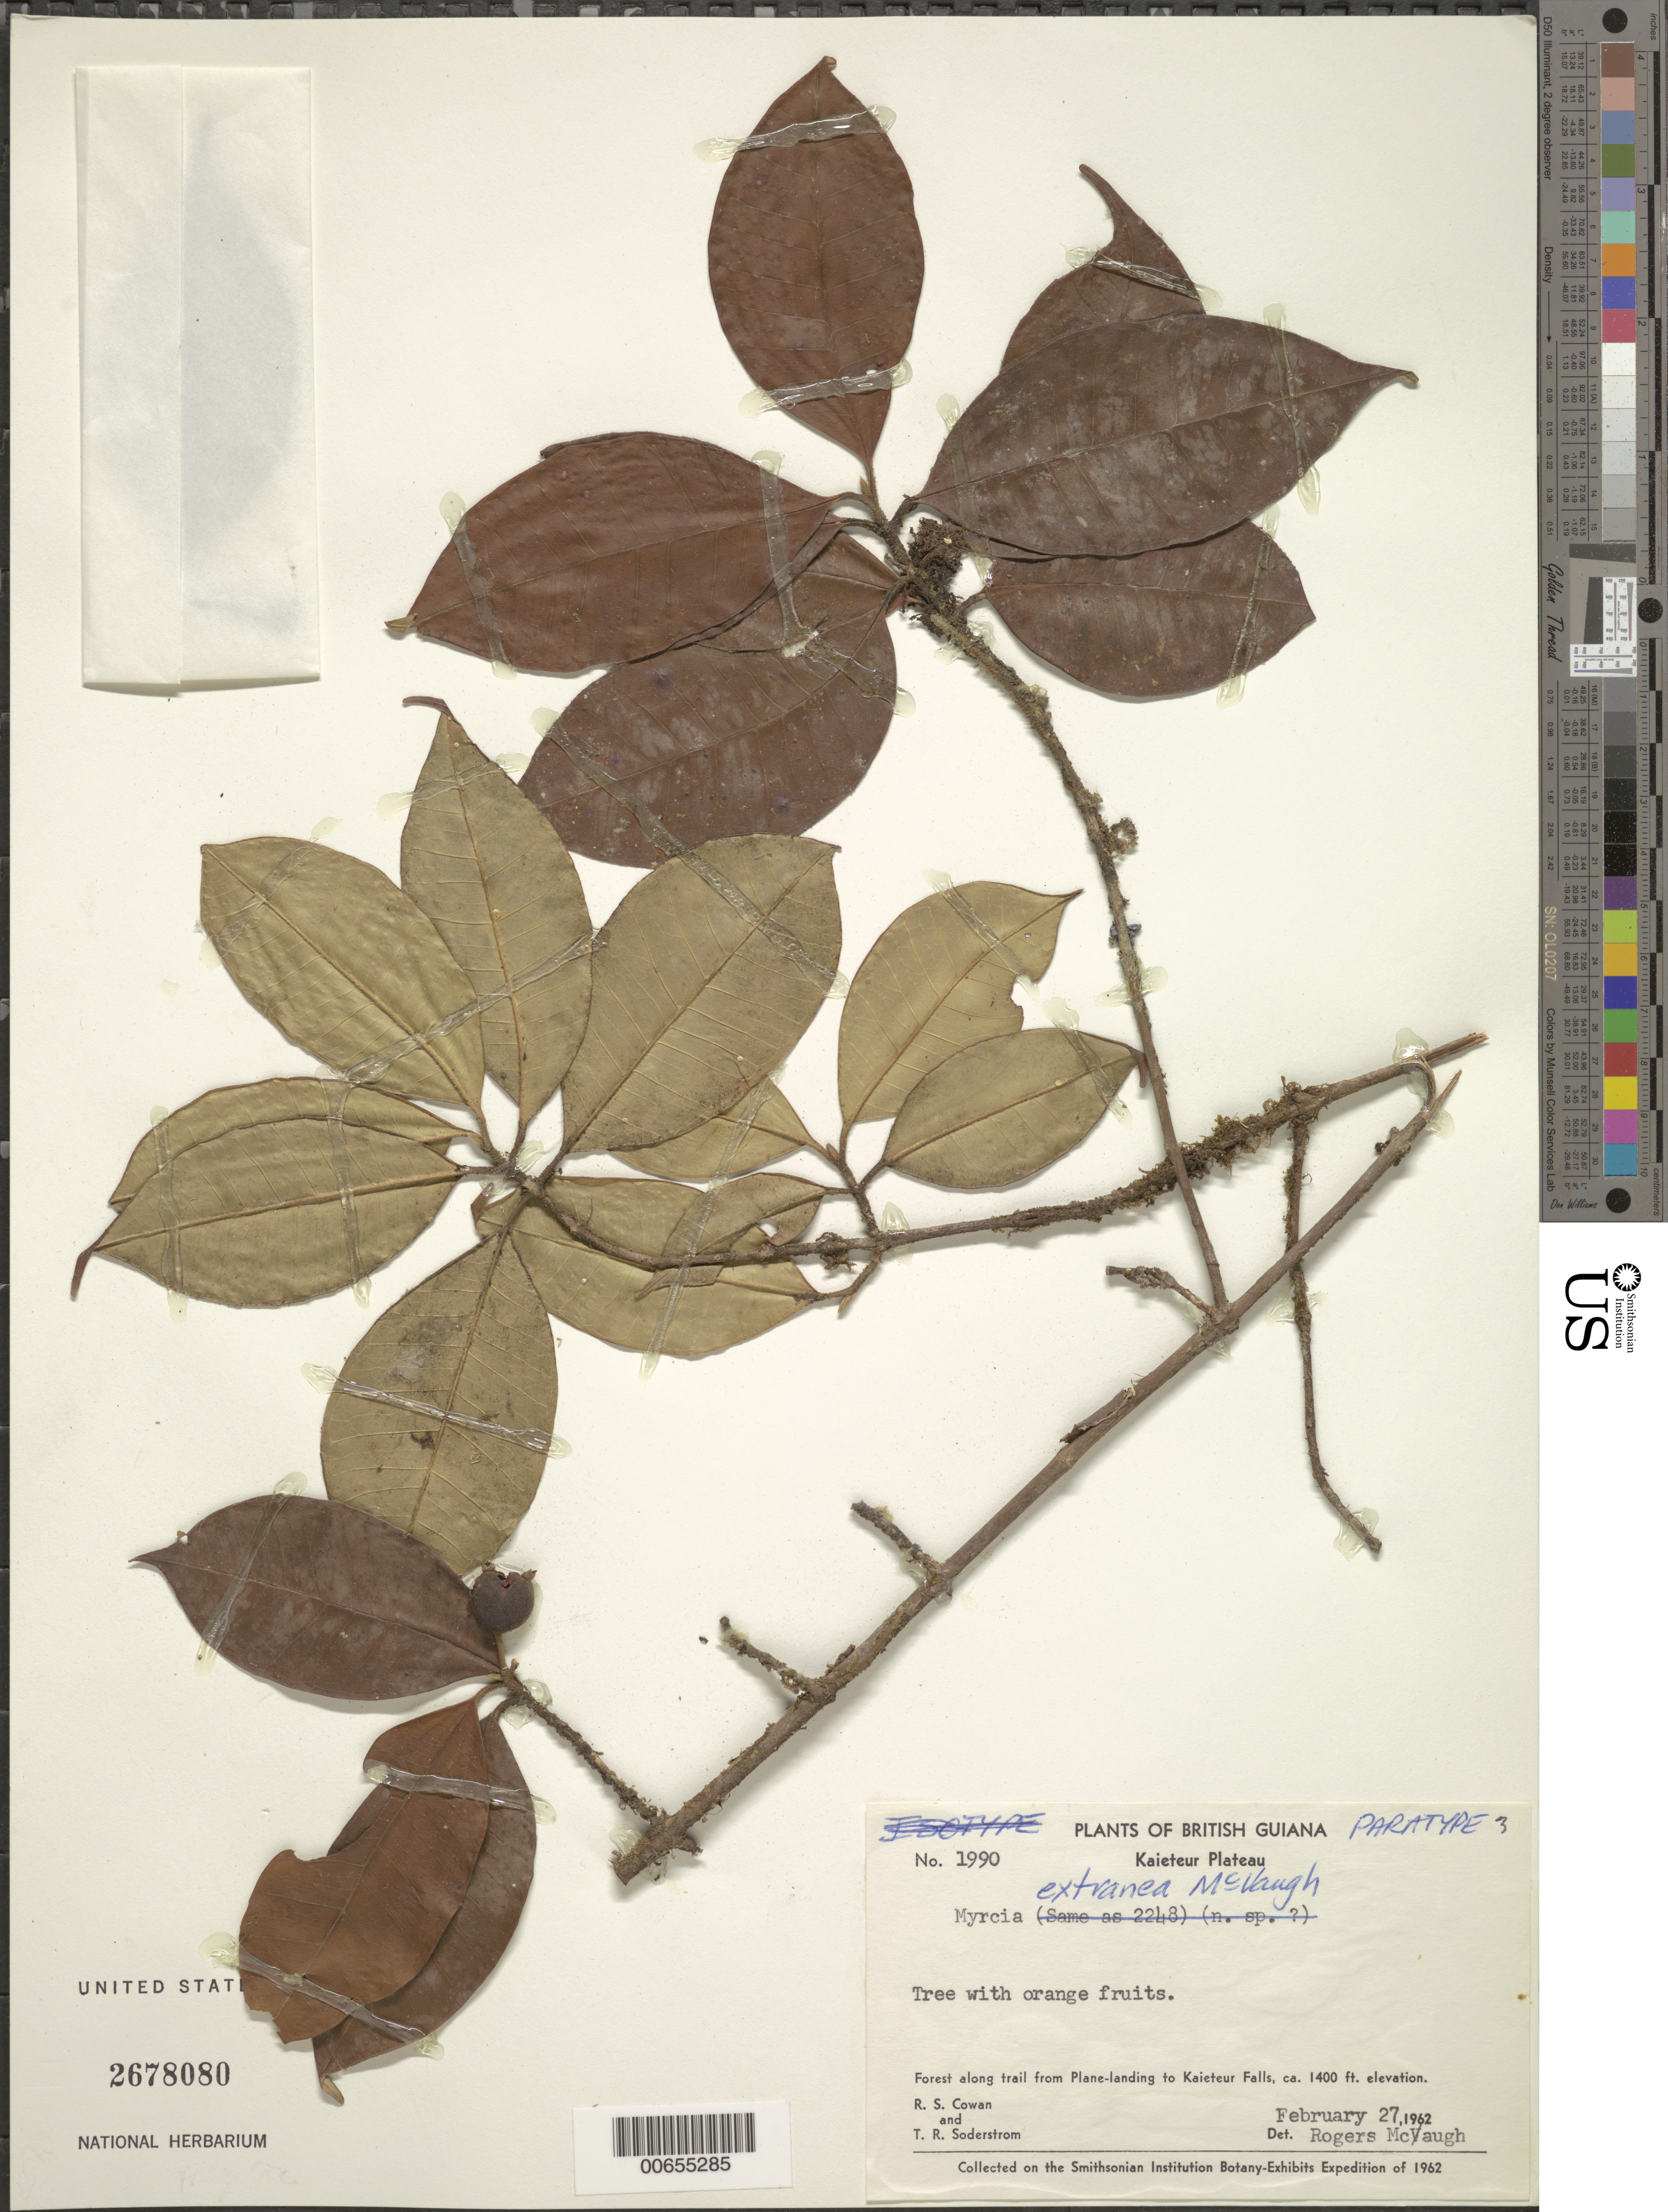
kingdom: Plantae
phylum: Tracheophyta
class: Magnoliopsida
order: Myrtales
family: Myrtaceae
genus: Myrcia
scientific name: Myrcia extranea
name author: McVaugh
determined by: McVaugh, R.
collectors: R. S. Cowan & T. R. Soderstrom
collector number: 1990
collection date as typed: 27-Feb-62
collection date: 1962-02-27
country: Guyana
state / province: Potaro-Siparuni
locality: Kaieteur Plateau, along trail from plane landing to Kaieteur Falls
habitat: Forest along trail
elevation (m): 427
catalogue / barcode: US 2678080